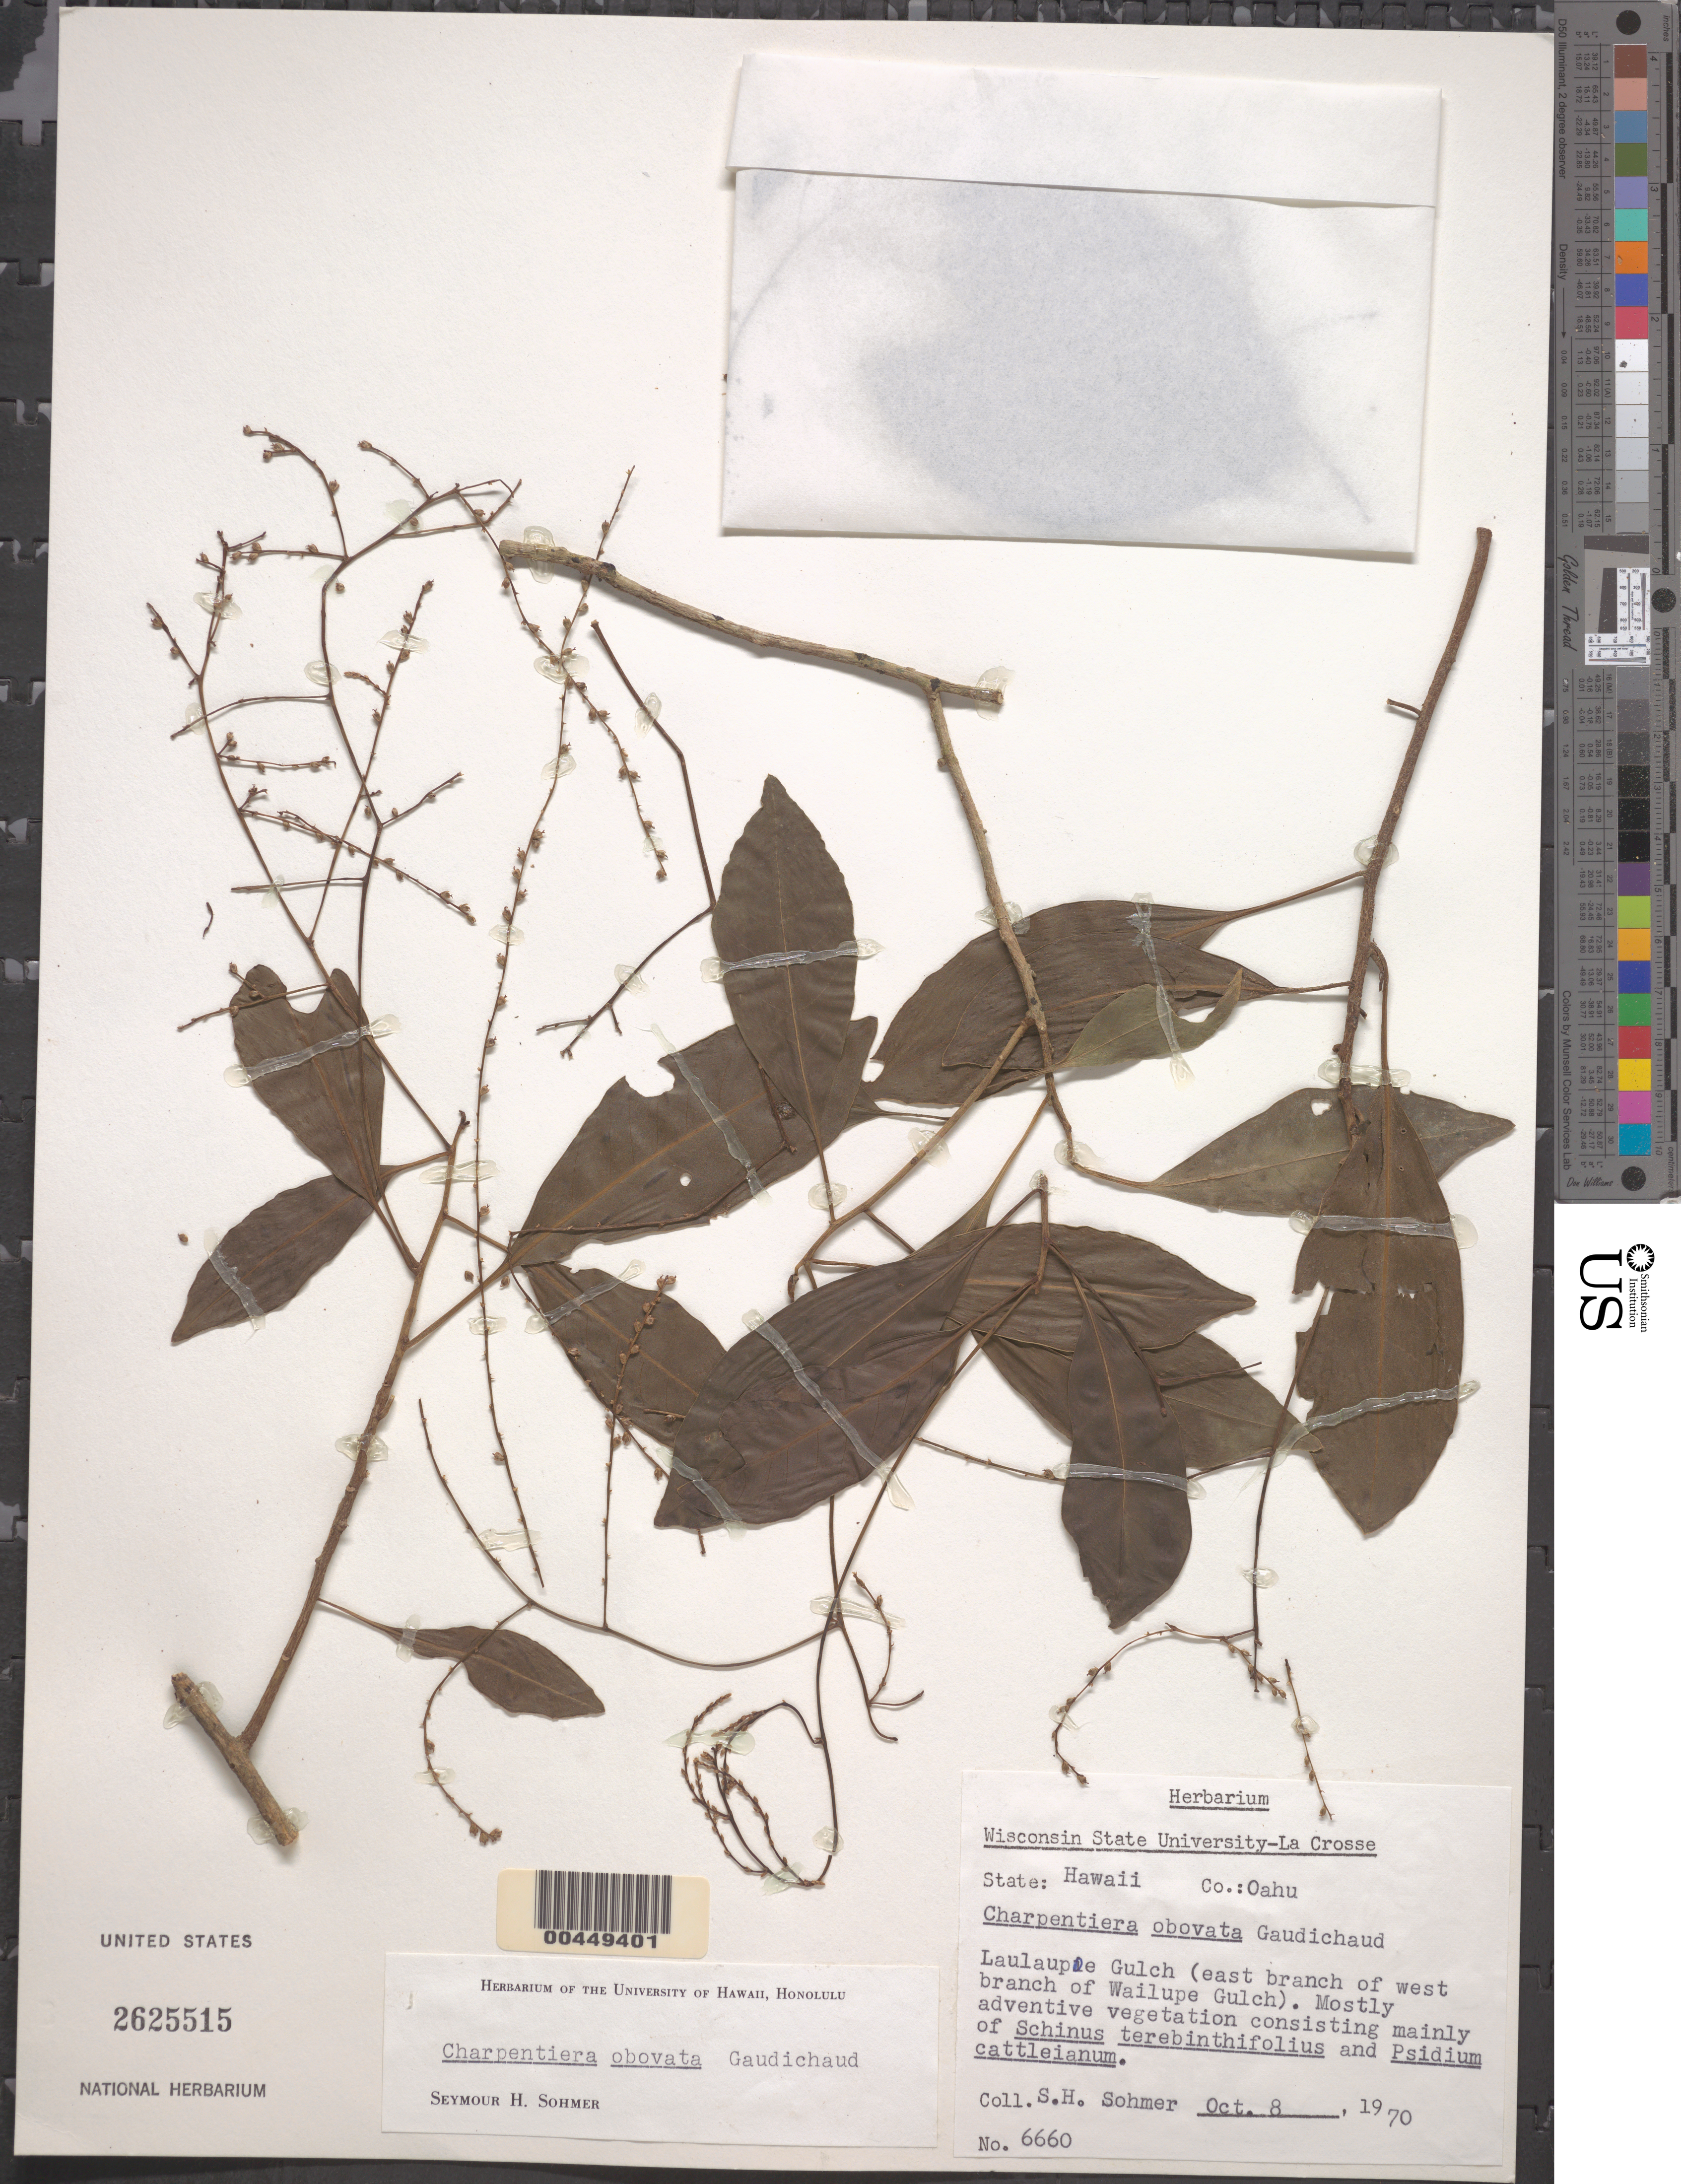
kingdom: Plantae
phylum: Tracheophyta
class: Magnoliopsida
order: Caryophyllales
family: Amaranthaceae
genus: Charpentiera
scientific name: Charpentiera obovata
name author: Gaudich.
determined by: Sohmer, S. H.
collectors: S. H. Sohmer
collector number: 6660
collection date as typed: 8 Oct 1970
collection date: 1970-10-08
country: United States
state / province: Hawaii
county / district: Honolulu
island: Oahu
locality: Laulaupae Gulch (E branch of W branch of Wailupe Gulch)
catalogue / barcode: US 2625515